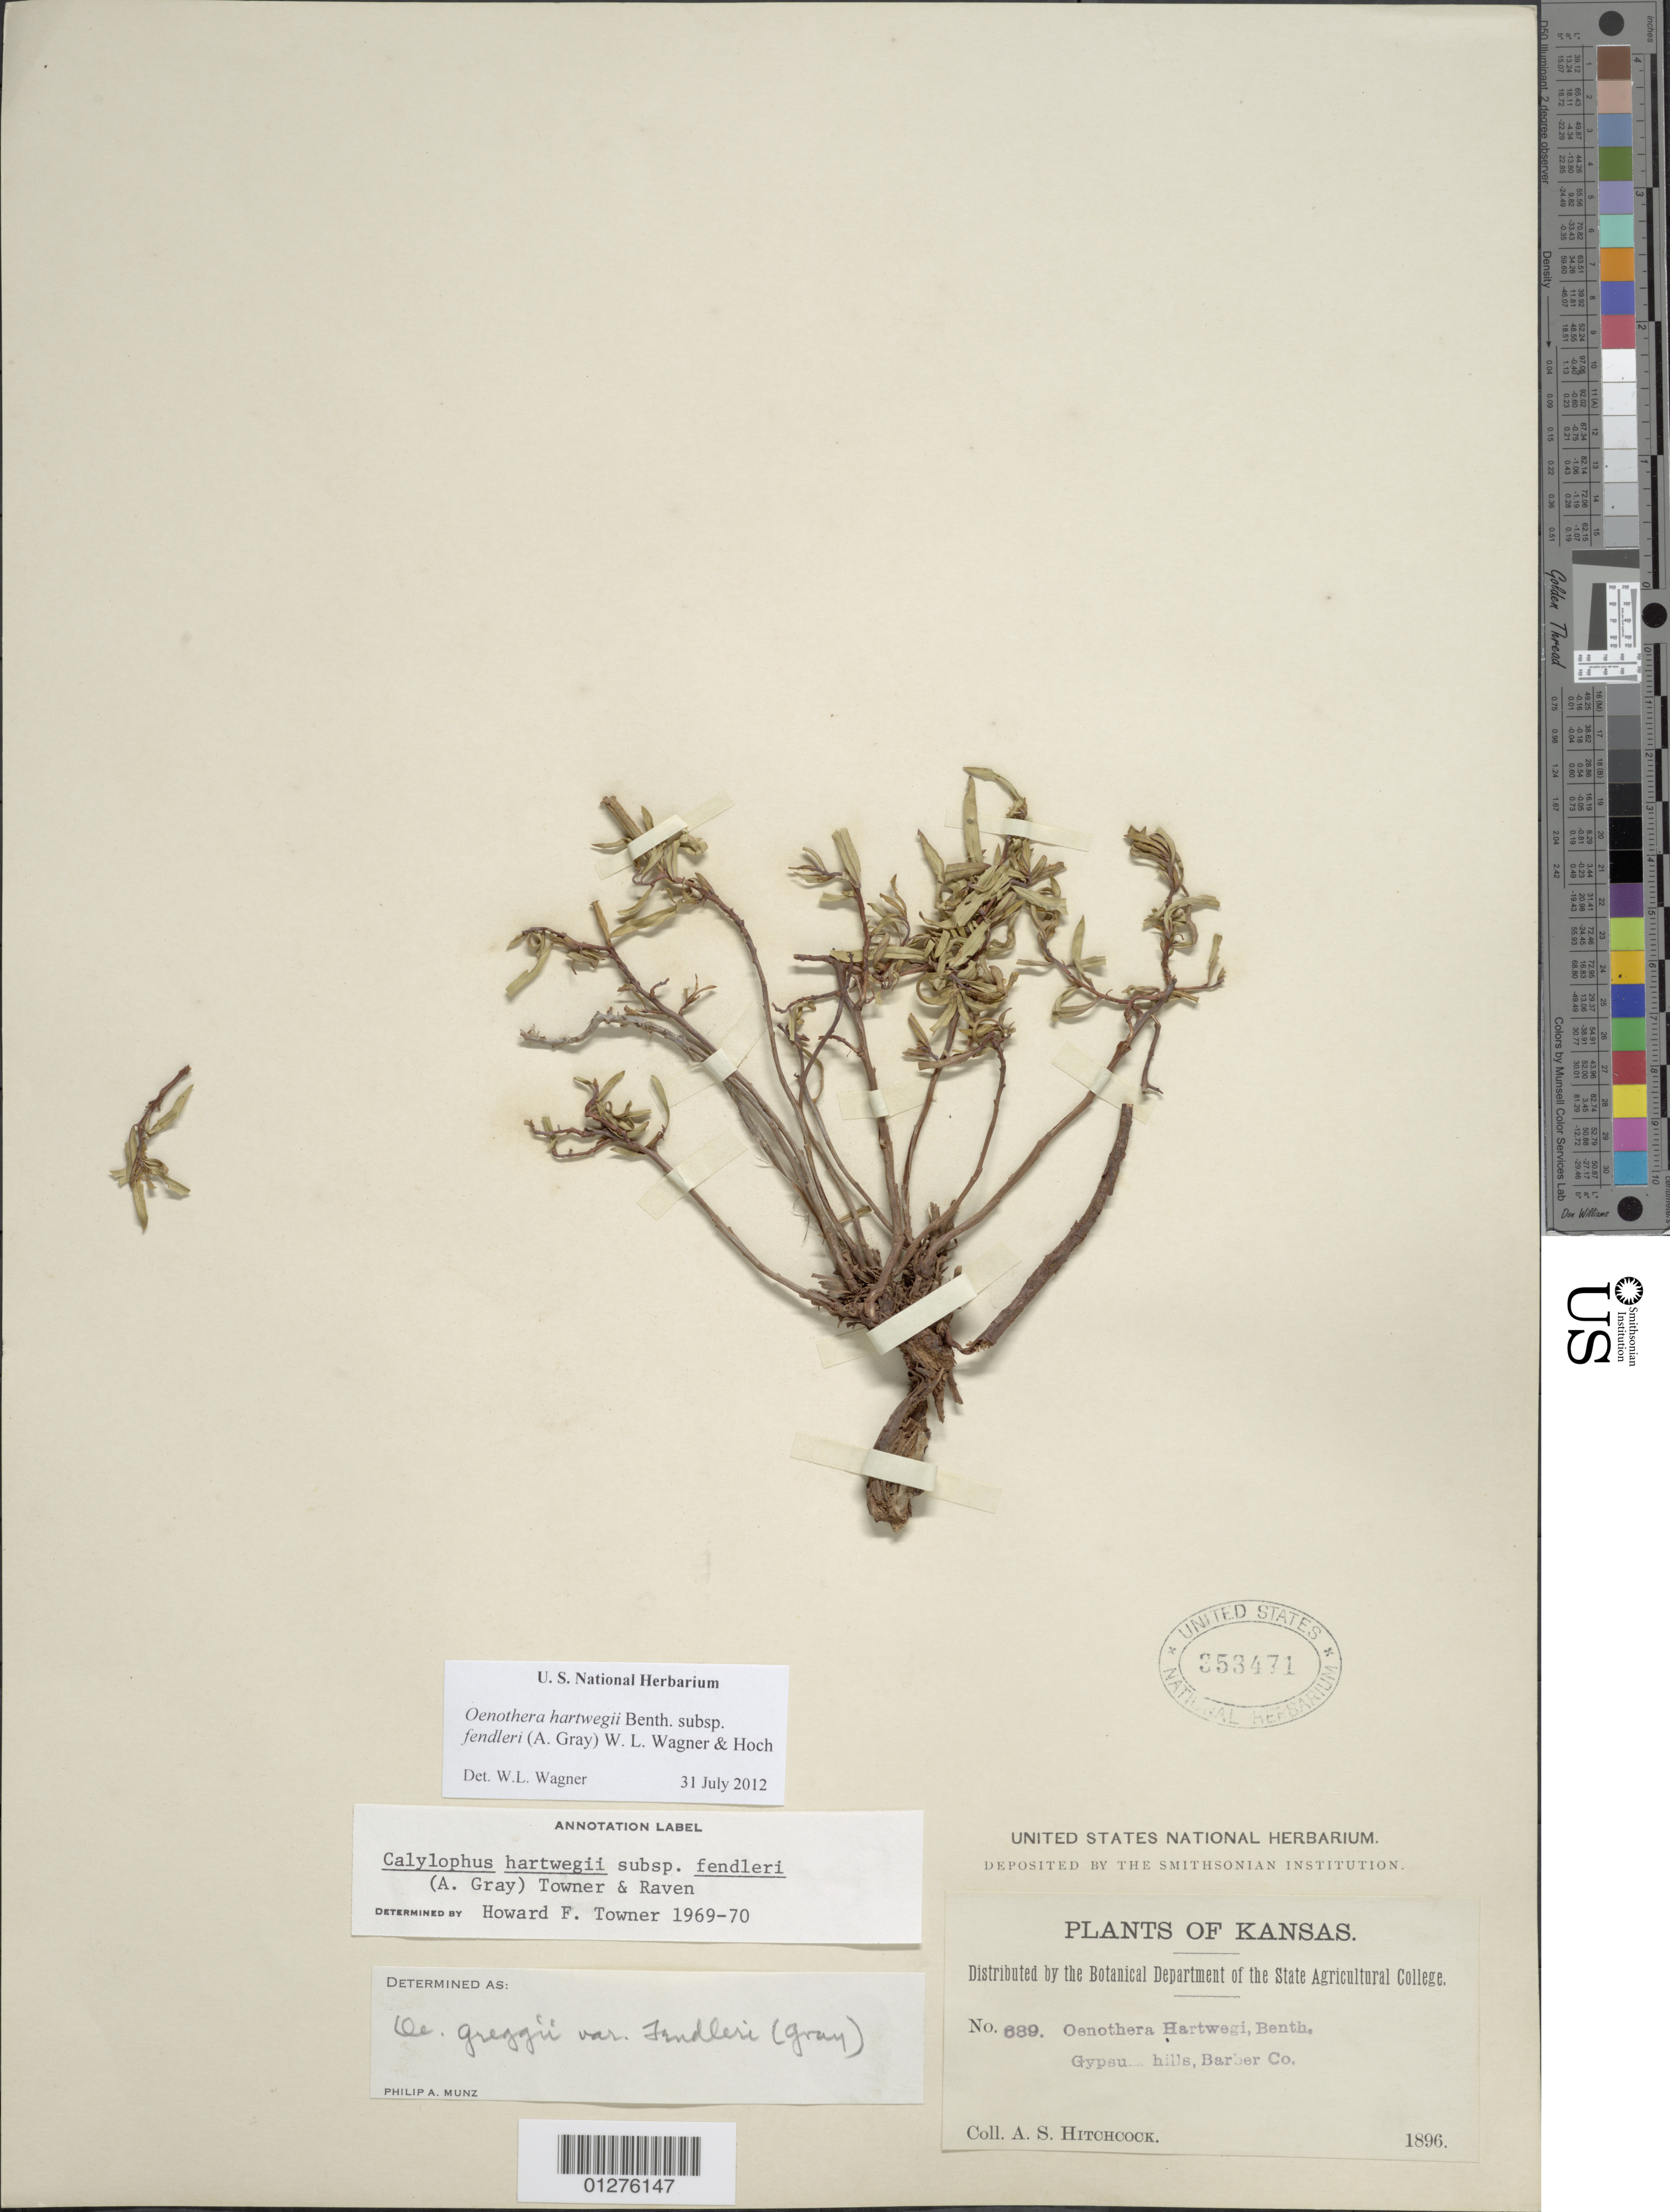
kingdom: Plantae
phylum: Tracheophyta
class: Magnoliopsida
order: Myrtales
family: Onagraceae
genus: Oenothera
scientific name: Oenothera hartwegii subsp. fendleri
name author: (A. Gray) W.L. Wagner & Hoch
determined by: Wagner, W. L., (BOT), Smithsonian Institution - National Museum of Natural History (UNITED STATES)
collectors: A. S. Hitchcock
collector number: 689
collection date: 1896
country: United States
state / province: Kansas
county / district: Barber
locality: Gypsum Hills.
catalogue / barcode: US 353471